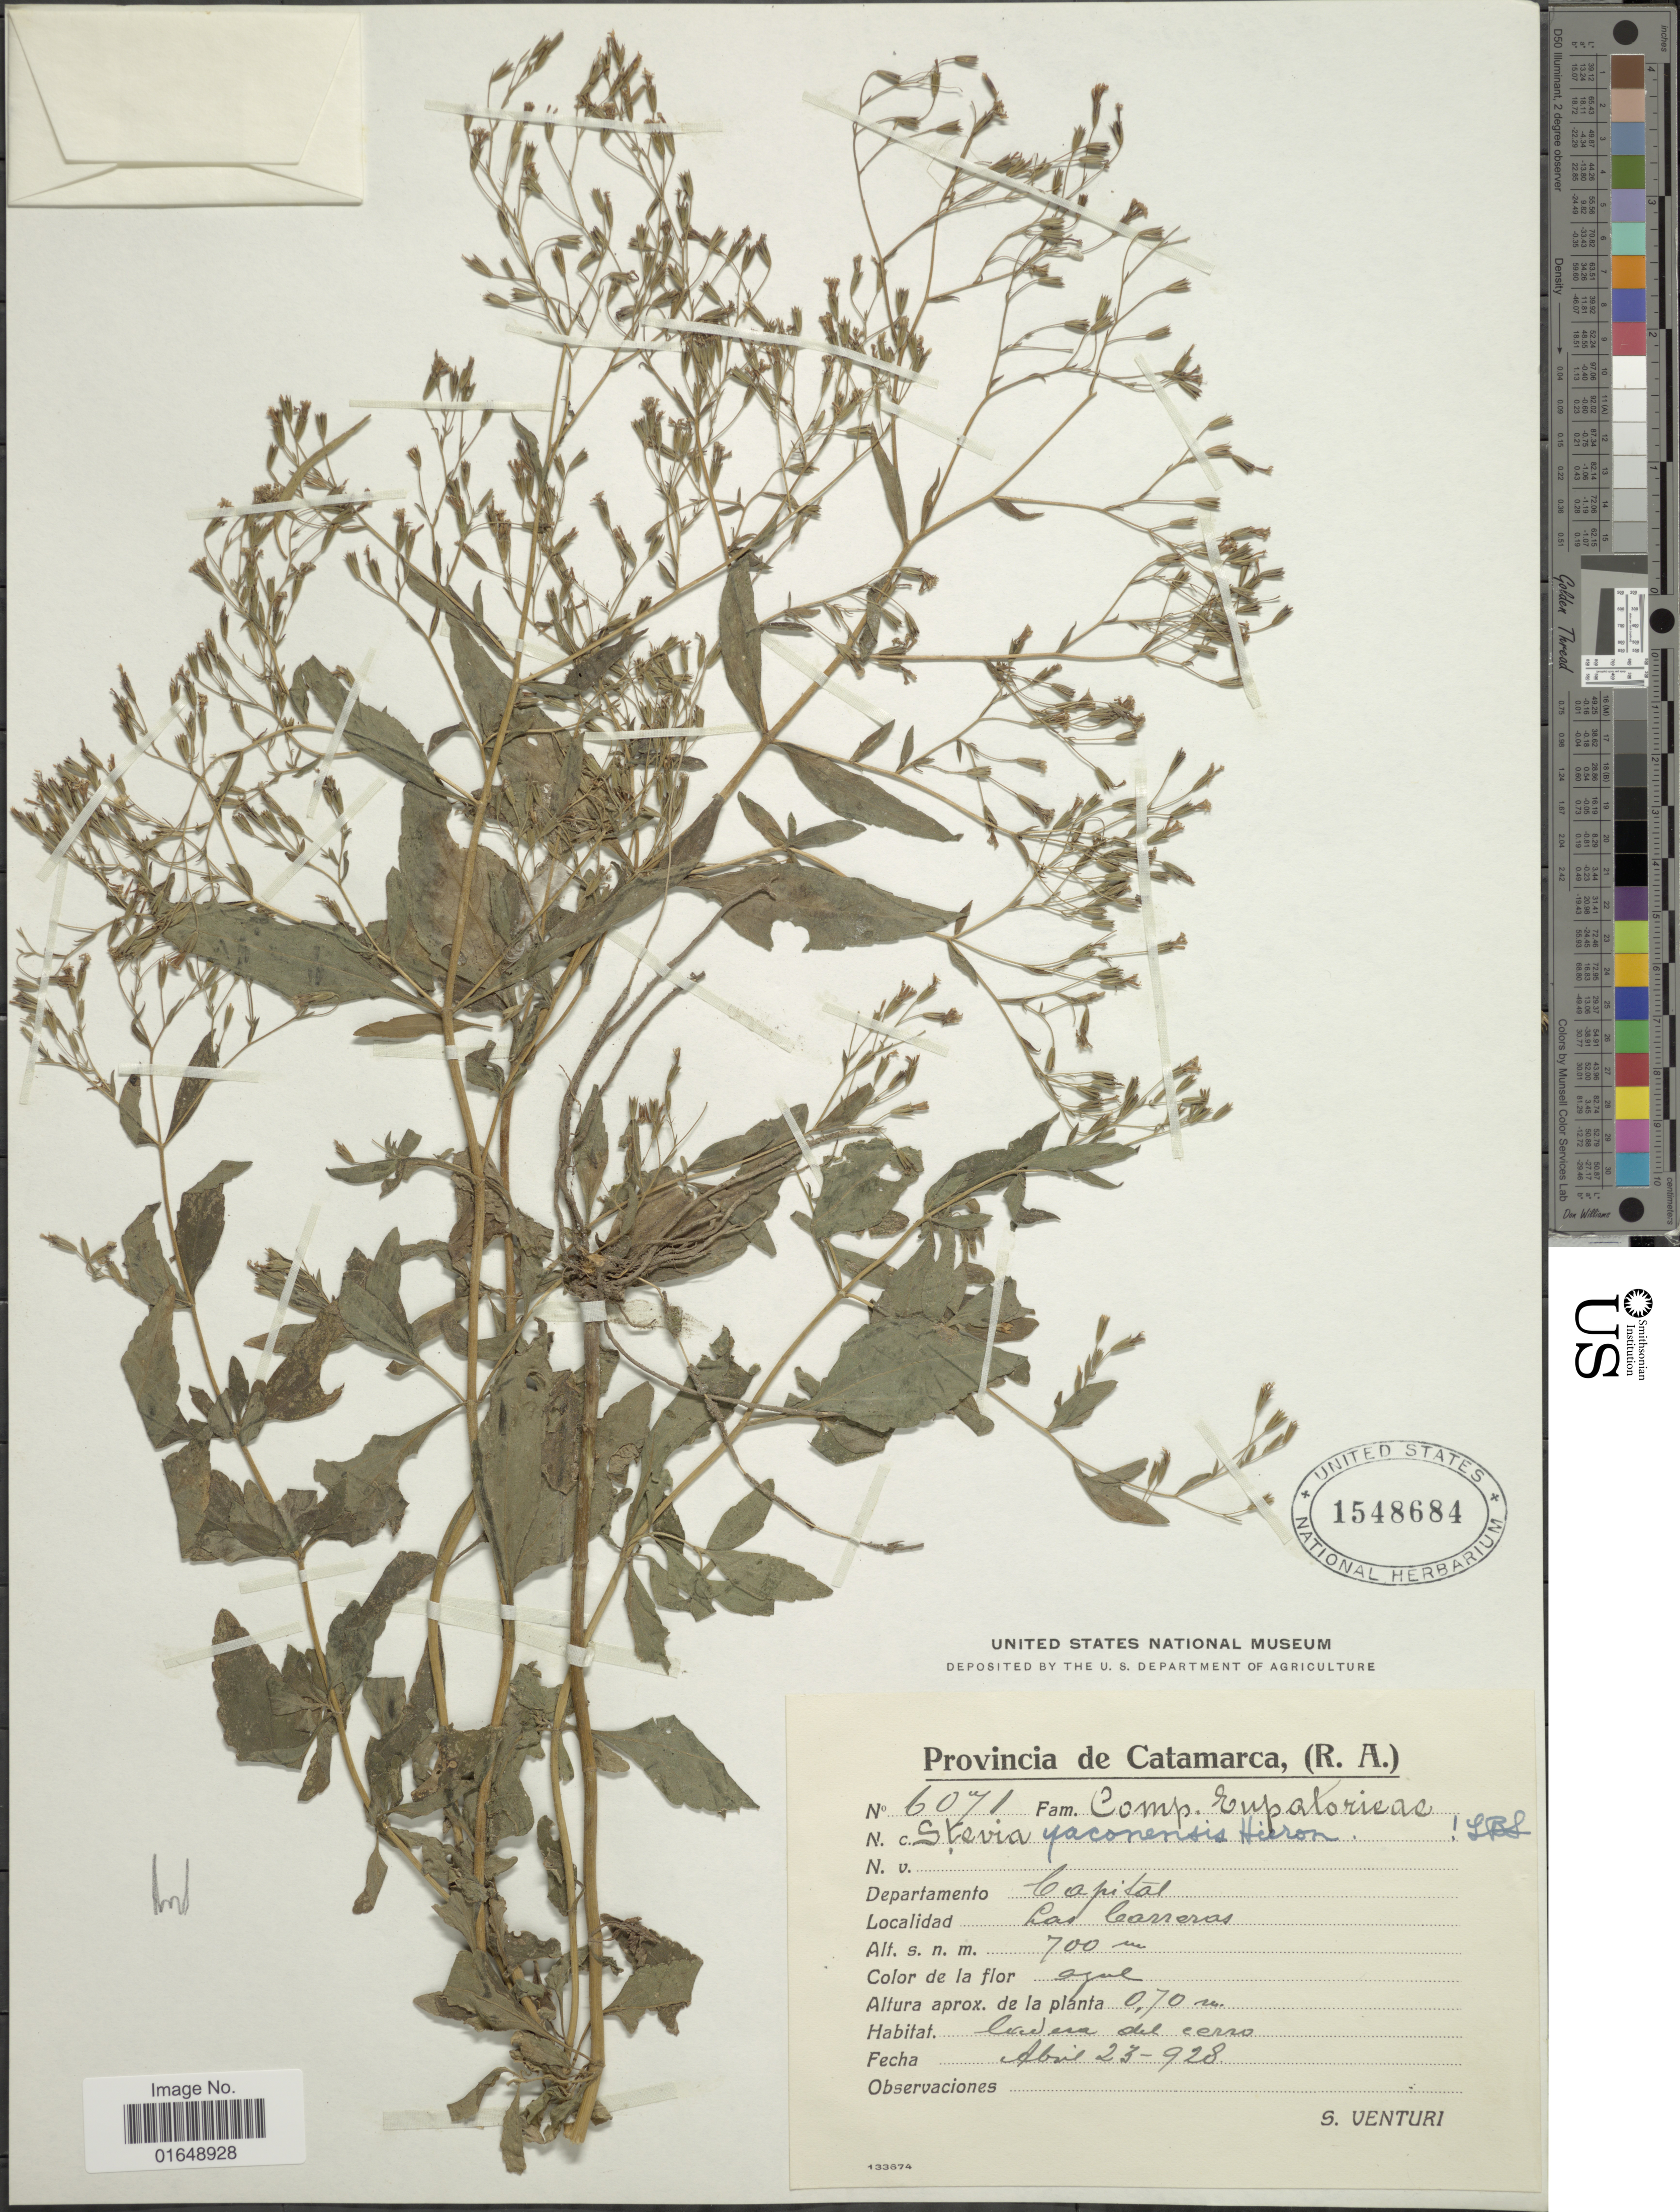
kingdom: Plantae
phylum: Tracheophyta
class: Magnoliopsida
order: Asterales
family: Asteraceae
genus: Stevia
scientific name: Stevia yaconensis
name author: Hieron.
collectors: S. Venturi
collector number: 6071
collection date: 1928-04-23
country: Argentina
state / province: Catamarca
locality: (R.A.) Departamento Capital, Las Carreras.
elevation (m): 700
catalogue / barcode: US 1548684